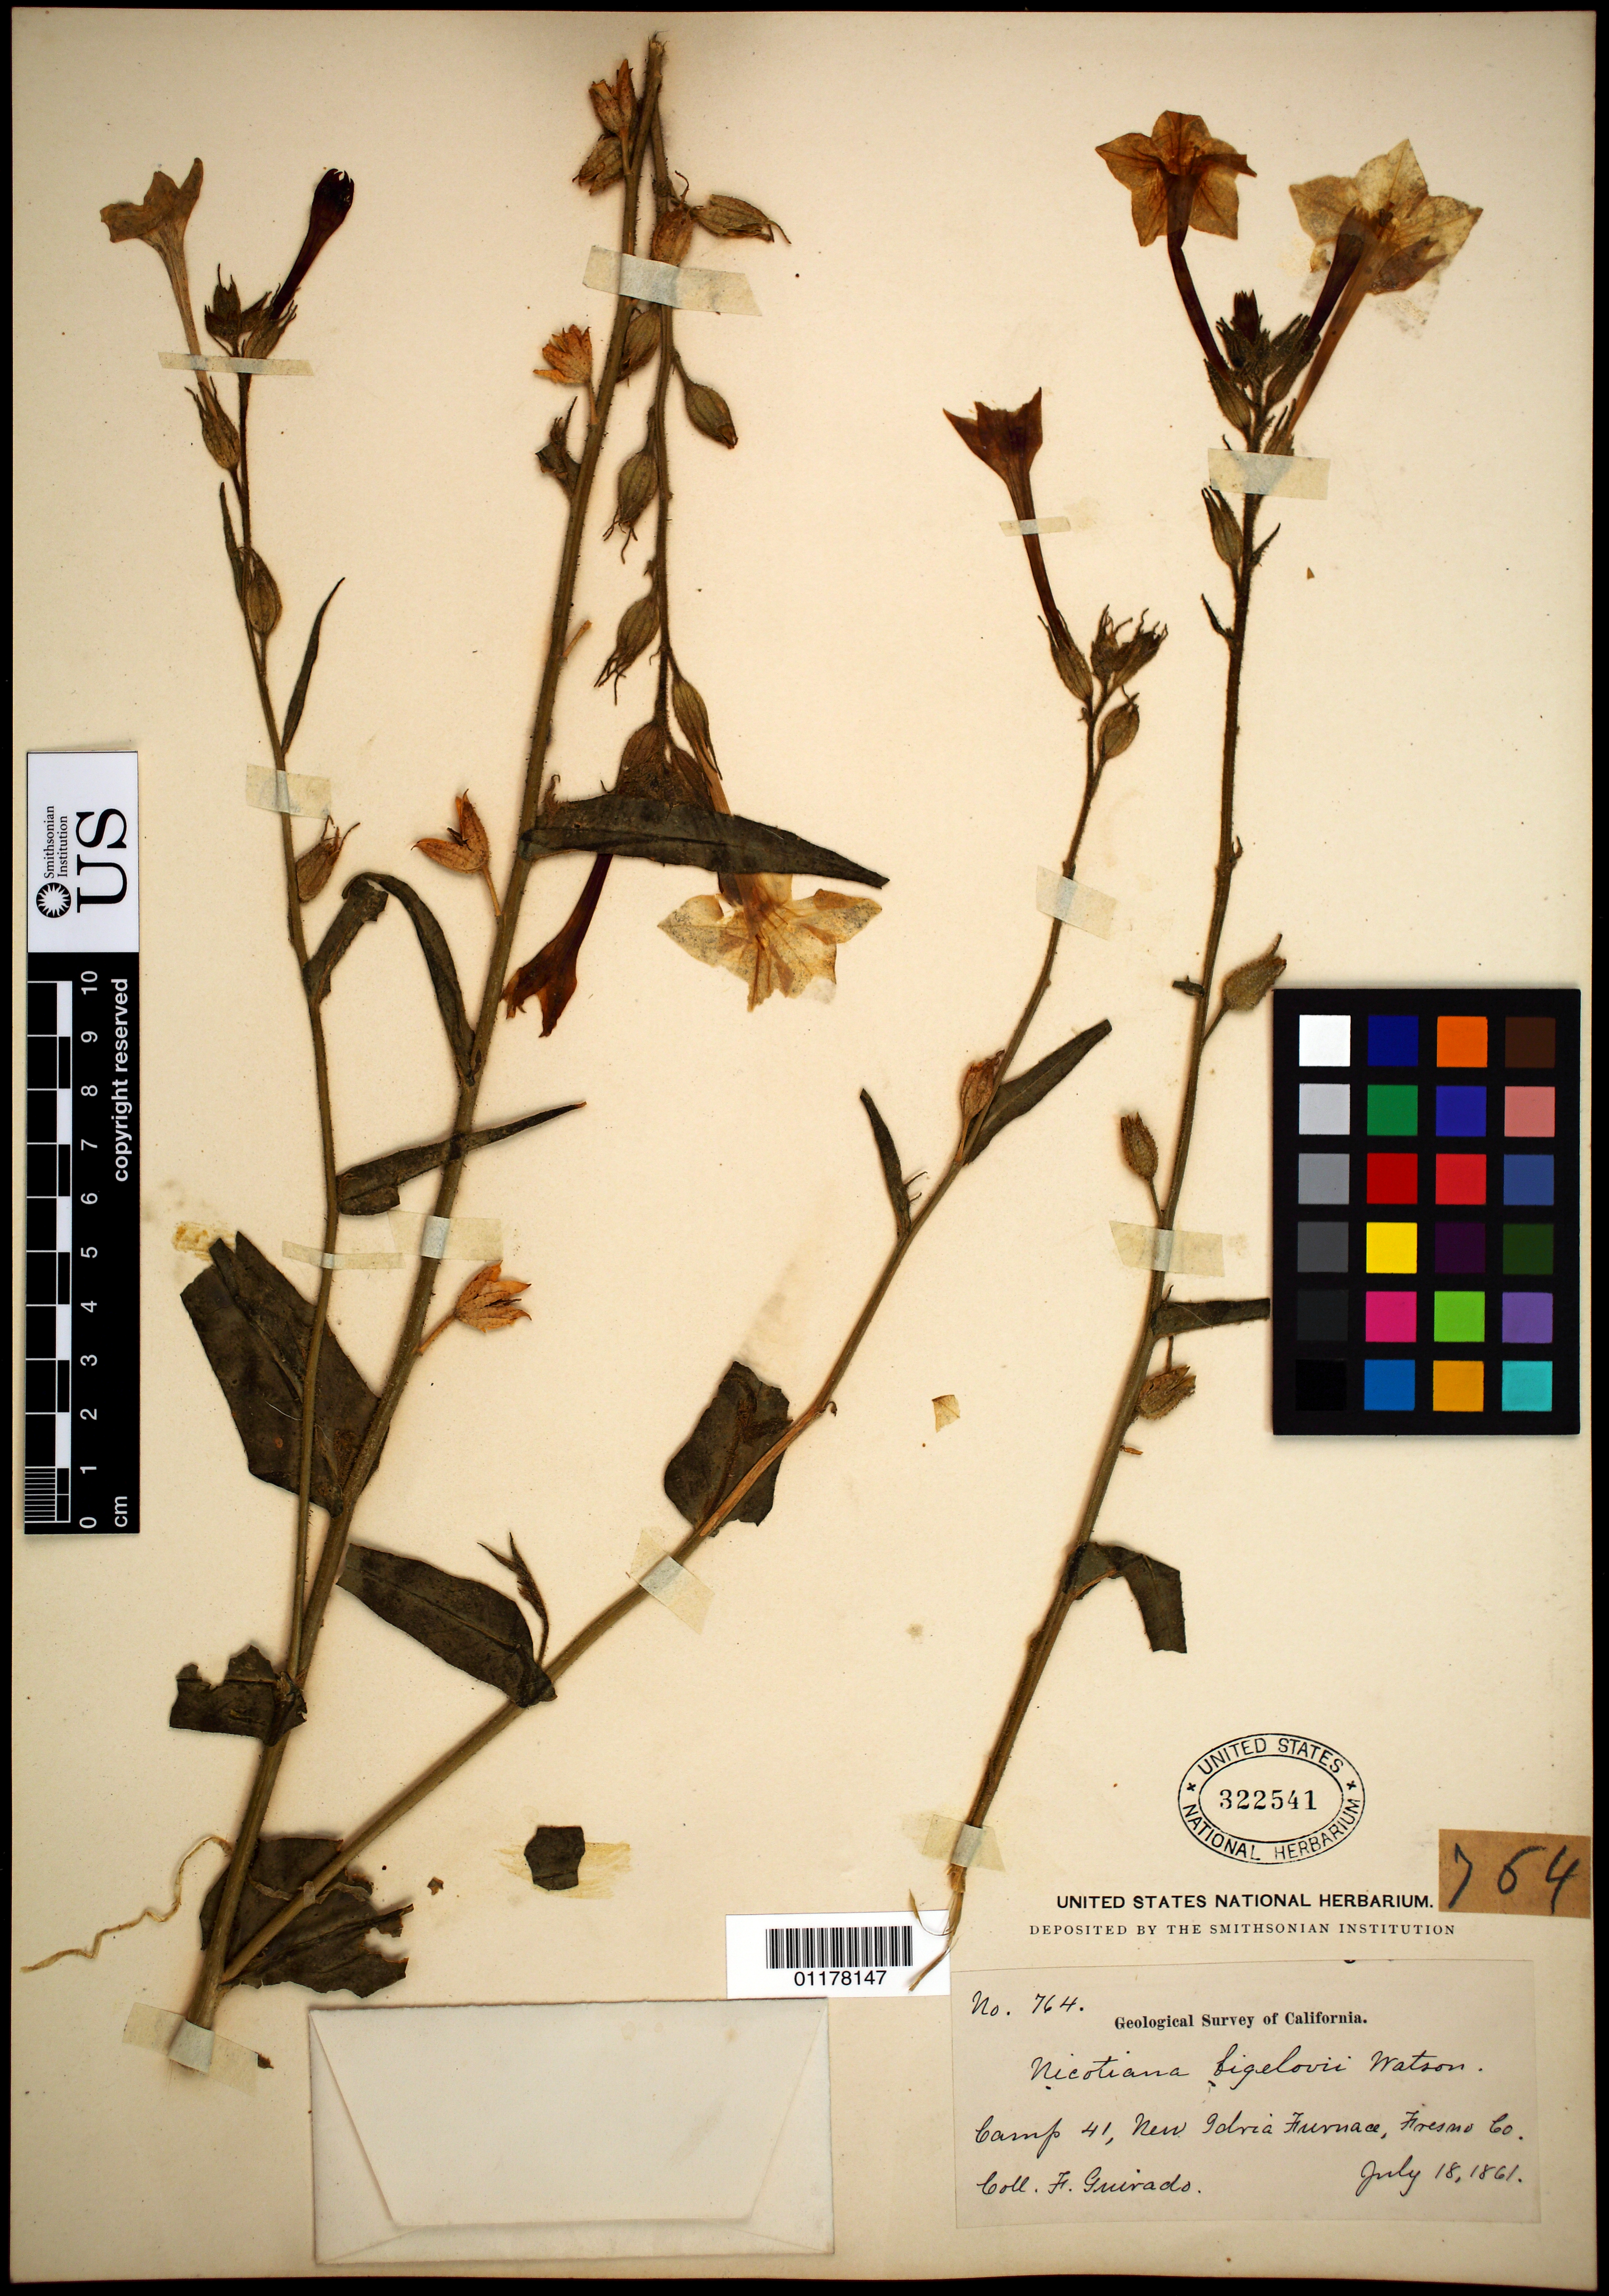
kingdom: Plantae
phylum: Tracheophyta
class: Magnoliopsida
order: Solanales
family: Solanaceae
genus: Nicotiana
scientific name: Nicotiana bigelovii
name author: S. Watson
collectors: F. Guirado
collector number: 764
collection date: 1861-07-18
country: United States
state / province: California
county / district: Fresno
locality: Camp 41, near Idria Furnace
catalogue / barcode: US 322541